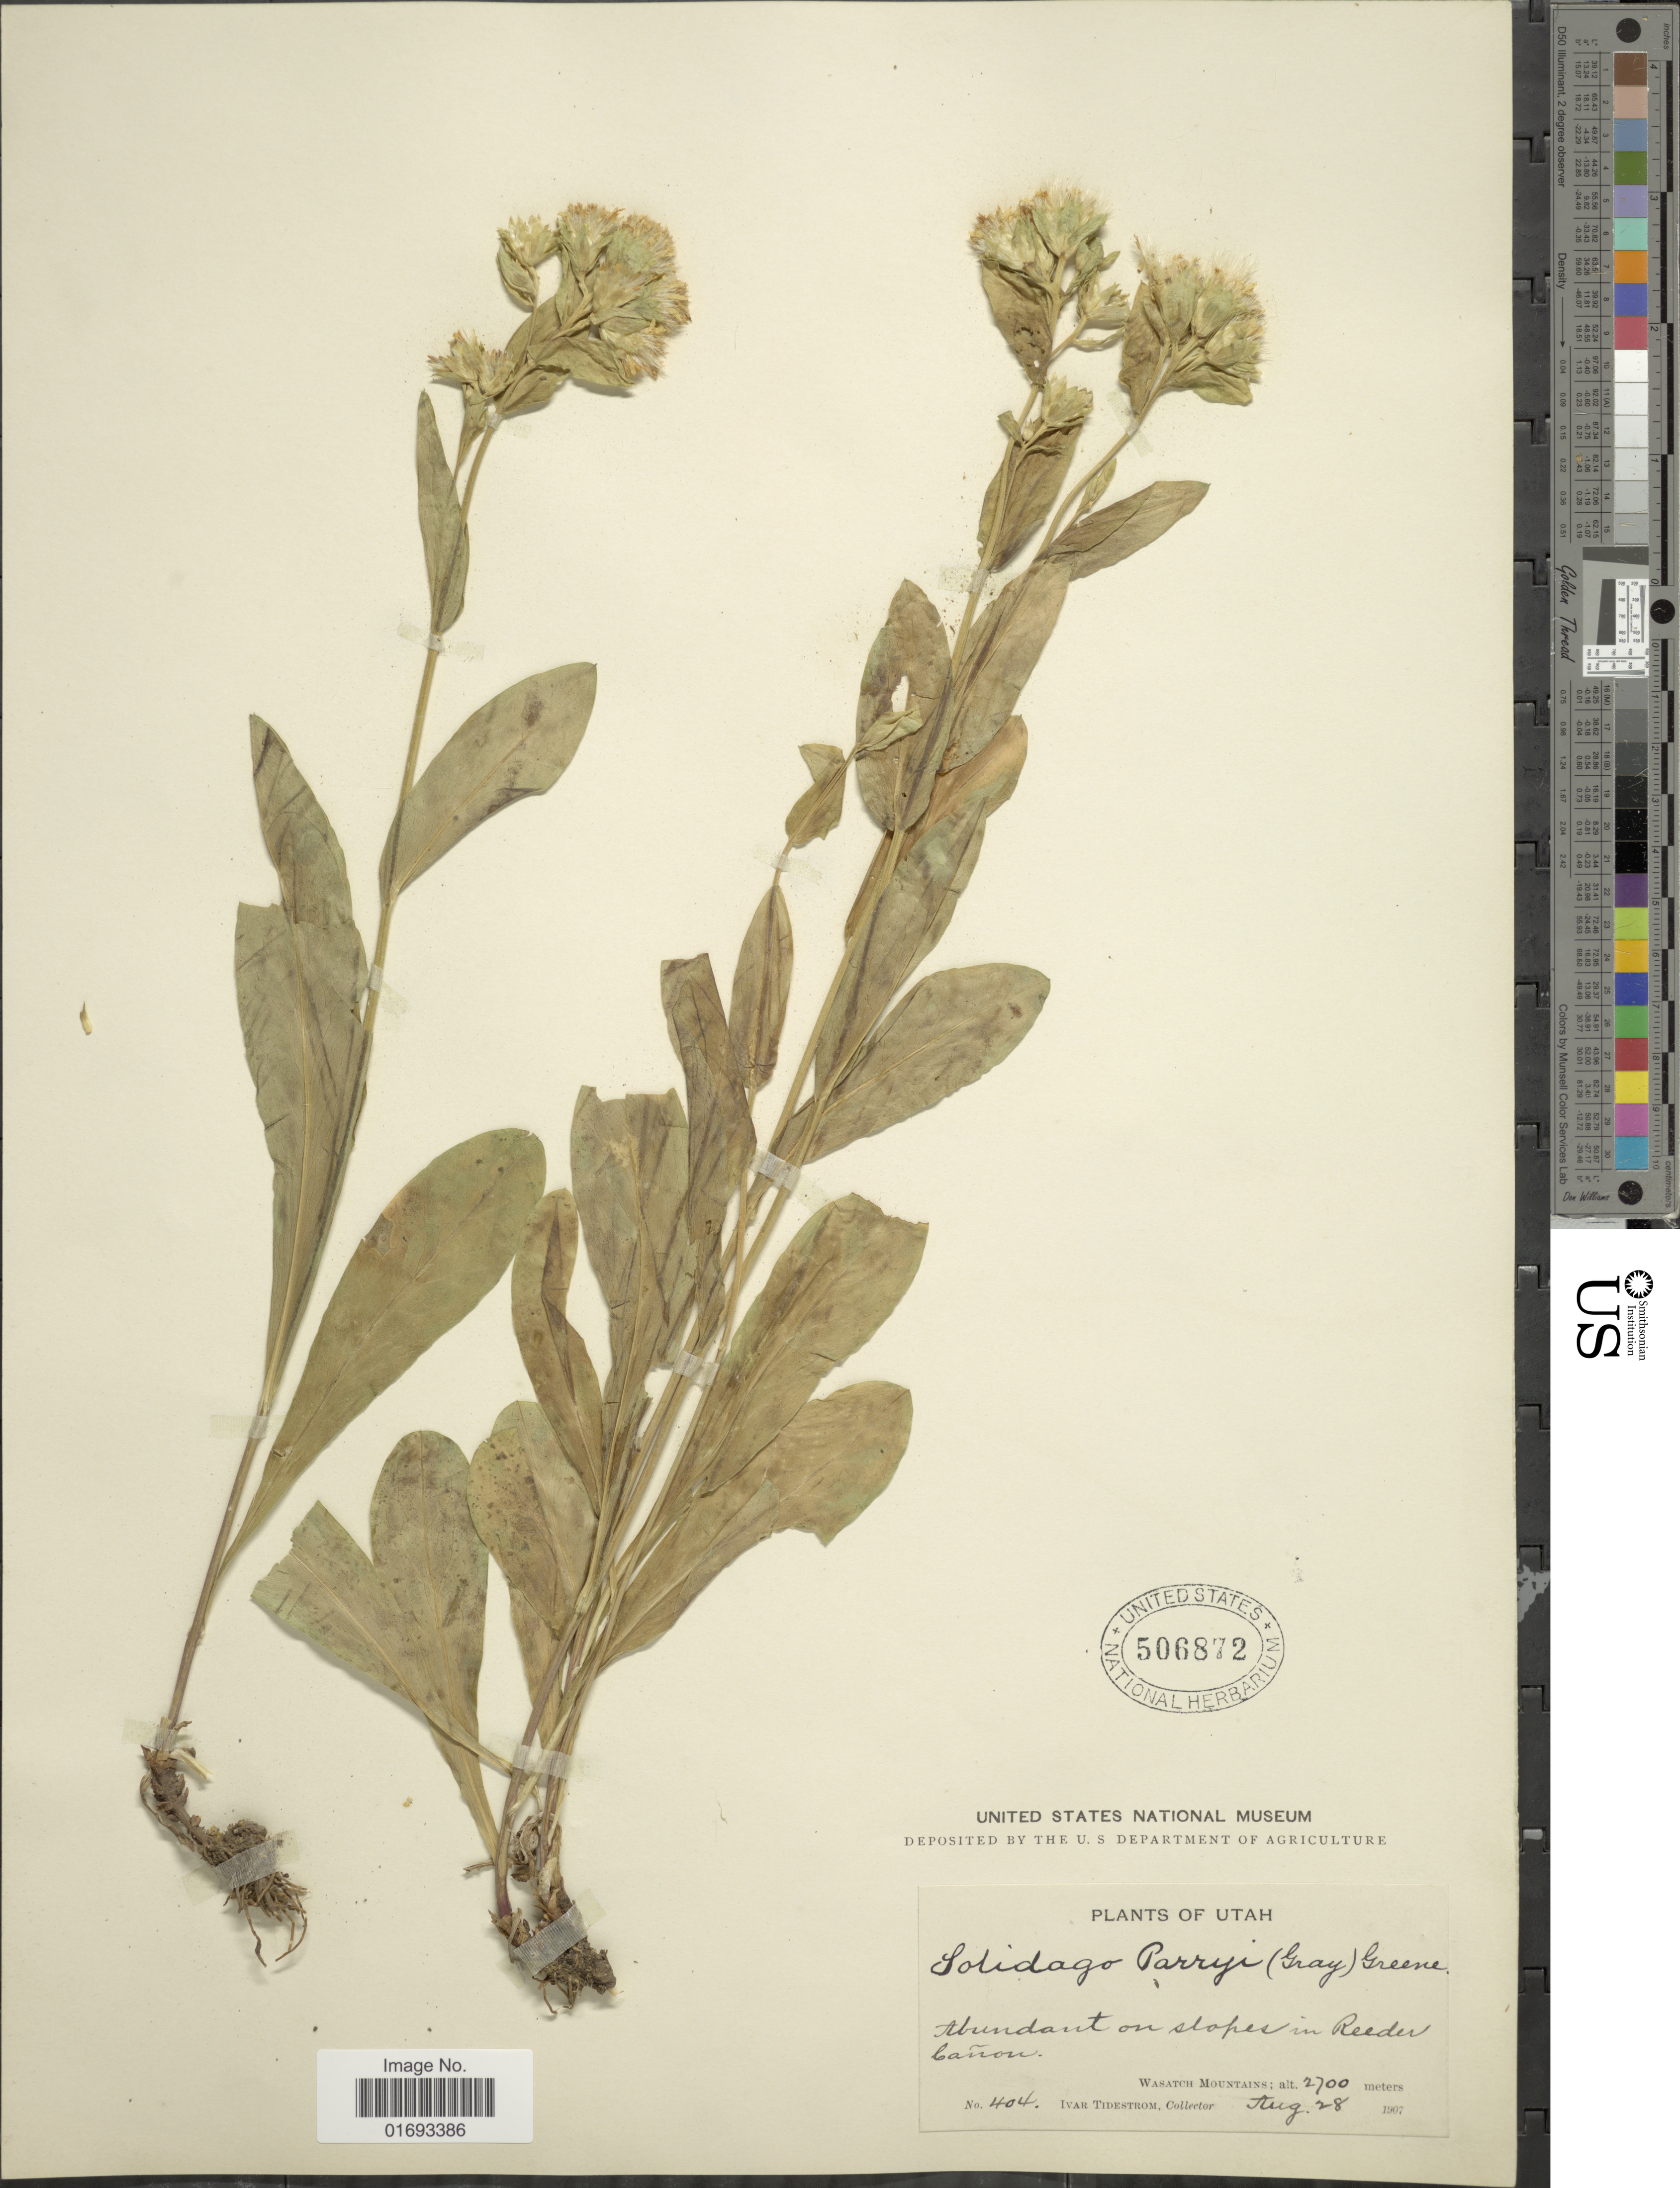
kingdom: Plantae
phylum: Tracheophyta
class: Magnoliopsida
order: Asterales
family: Asteraceae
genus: Oreochrysum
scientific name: Oreochrysum parryi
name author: (A. Gray) Rydb.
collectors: I. F. Tidestrom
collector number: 404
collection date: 1907-08-28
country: United States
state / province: Utah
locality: Abundant on slope sin Reeder Cañon, Wasatch Mountains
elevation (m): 2700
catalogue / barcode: US 506872